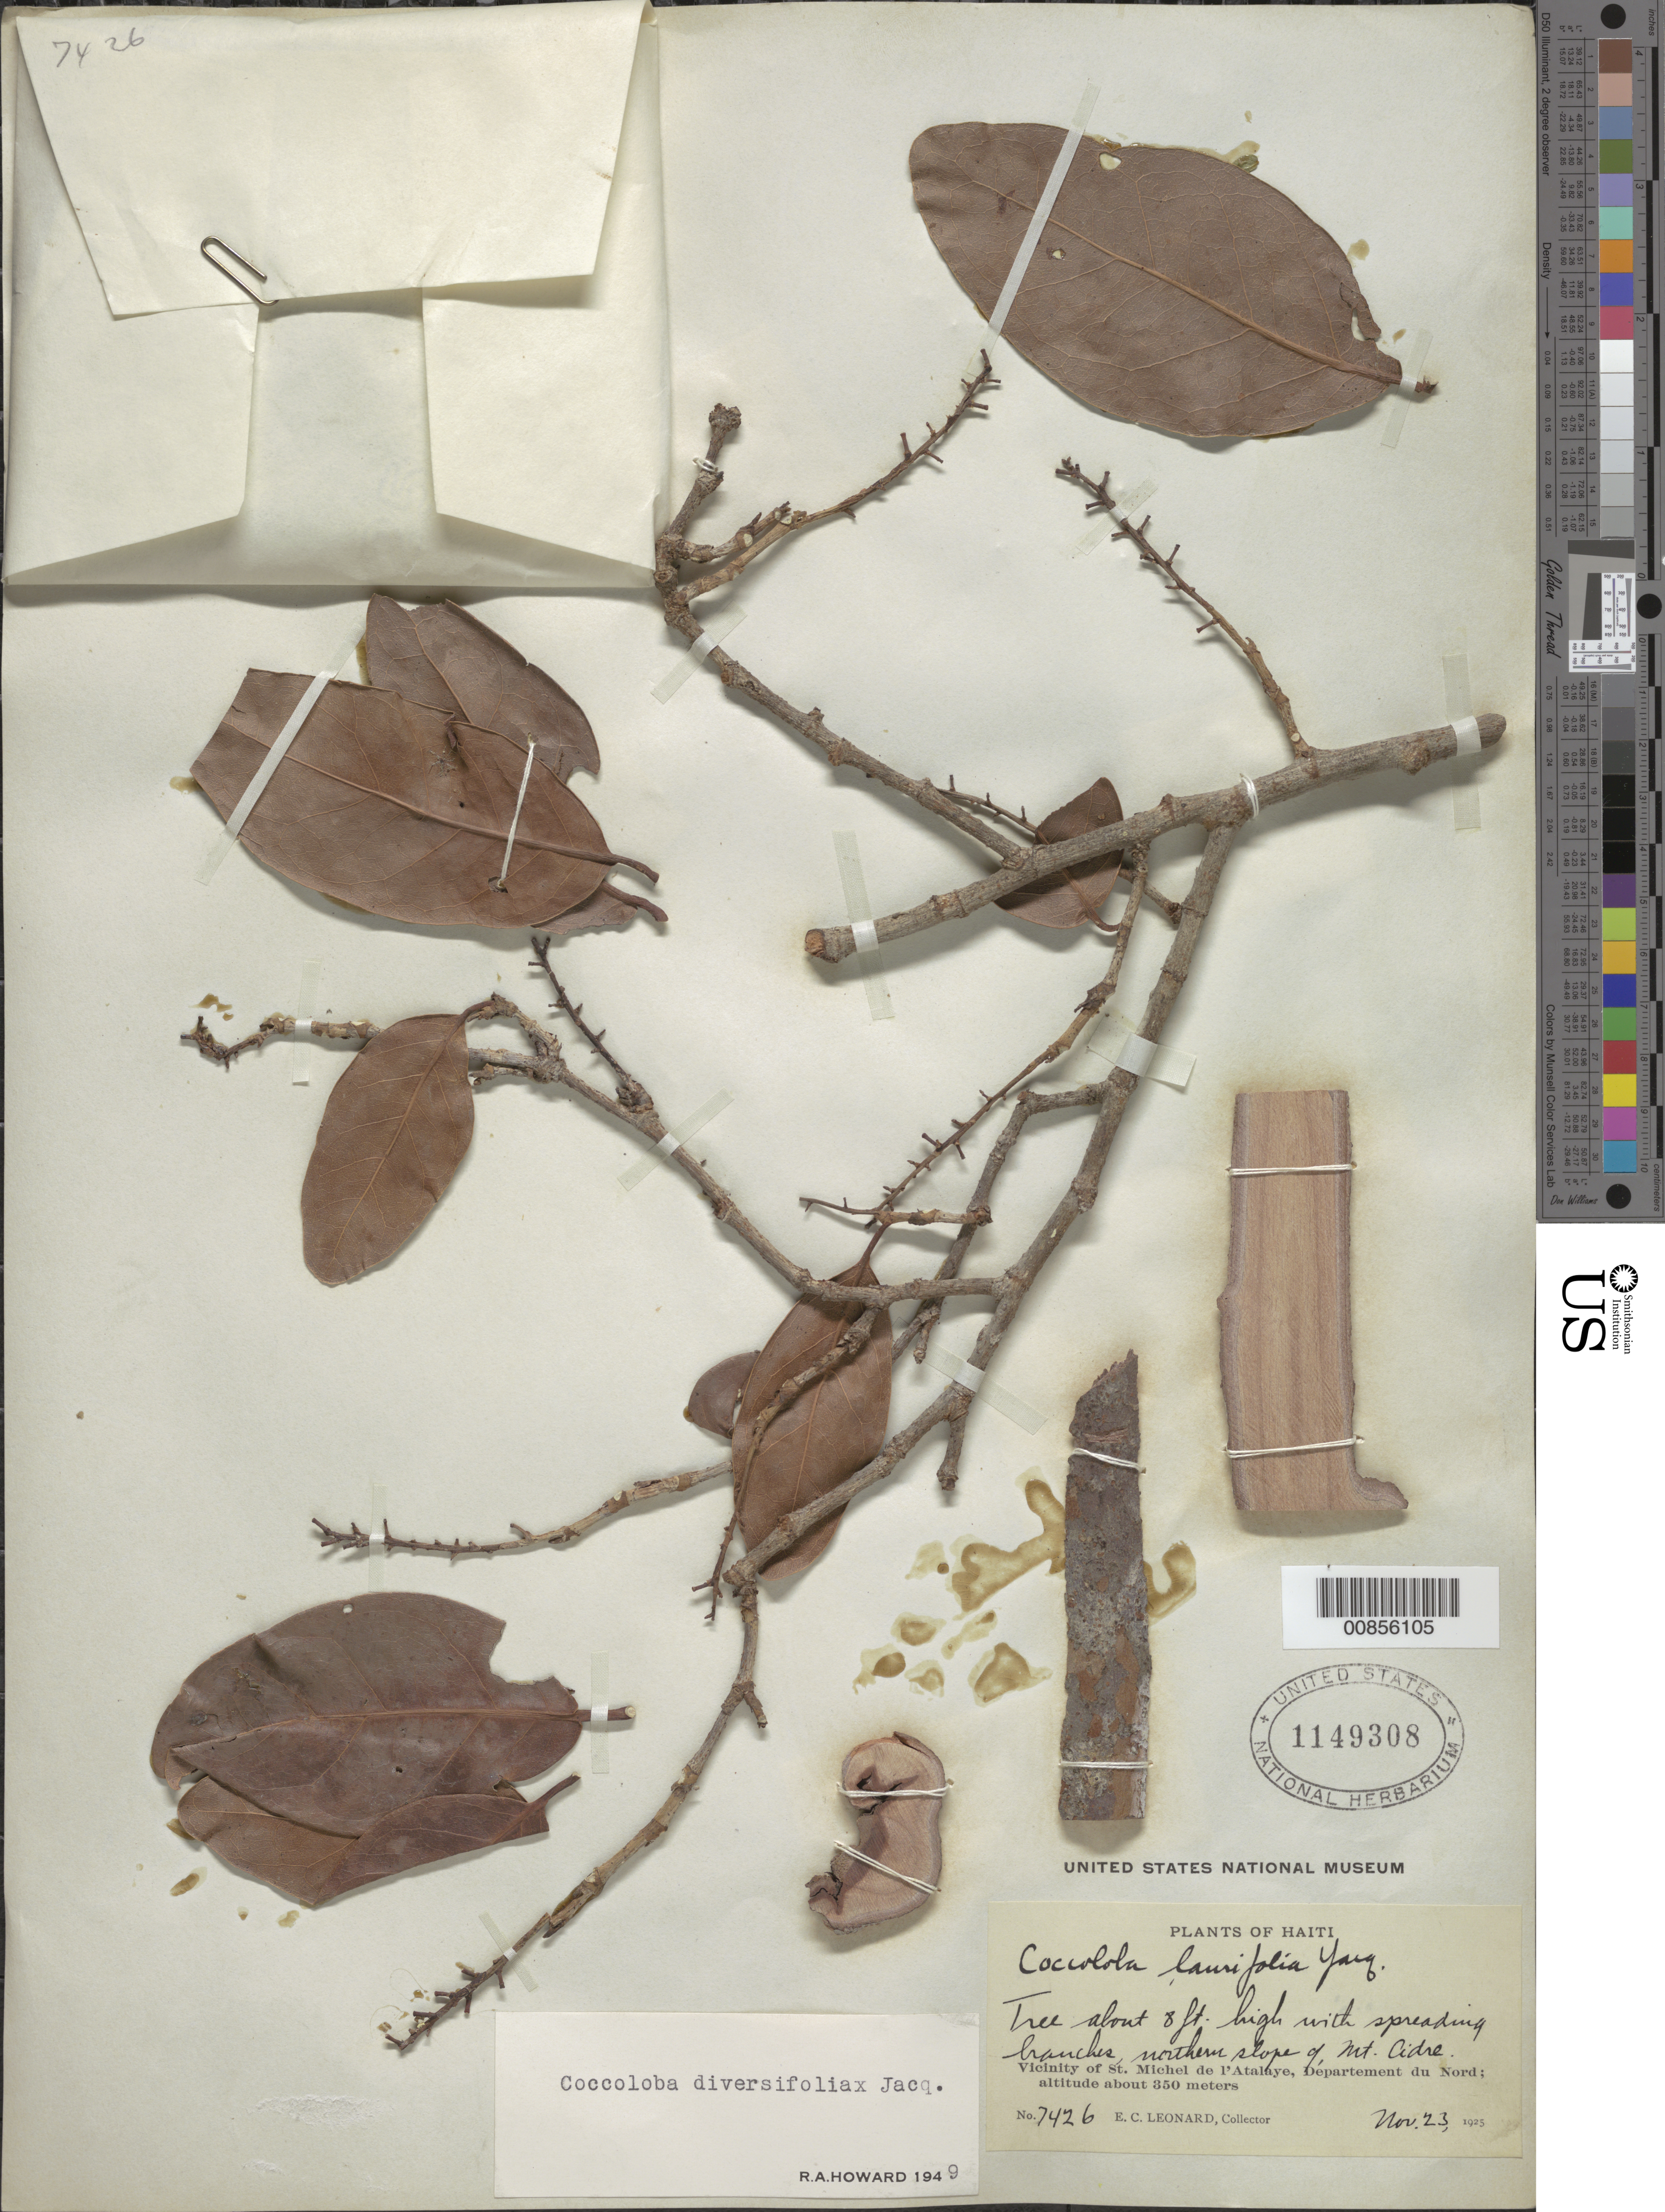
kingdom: Plantae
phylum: Tracheophyta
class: Magnoliopsida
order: Caryophyllales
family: Polygonaceae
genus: Coccoloba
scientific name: Coccoloba diversifolia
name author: Jacq.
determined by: Howard, R. A.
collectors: E. C. Leonard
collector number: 7426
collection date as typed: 23 Nov 1925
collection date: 1925-11-23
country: Haiti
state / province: Nord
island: Hispaniola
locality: Vicinity of St. Michel de l'Atalaye, northern slope of Mt. la Cidre.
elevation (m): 350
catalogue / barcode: US 1149308